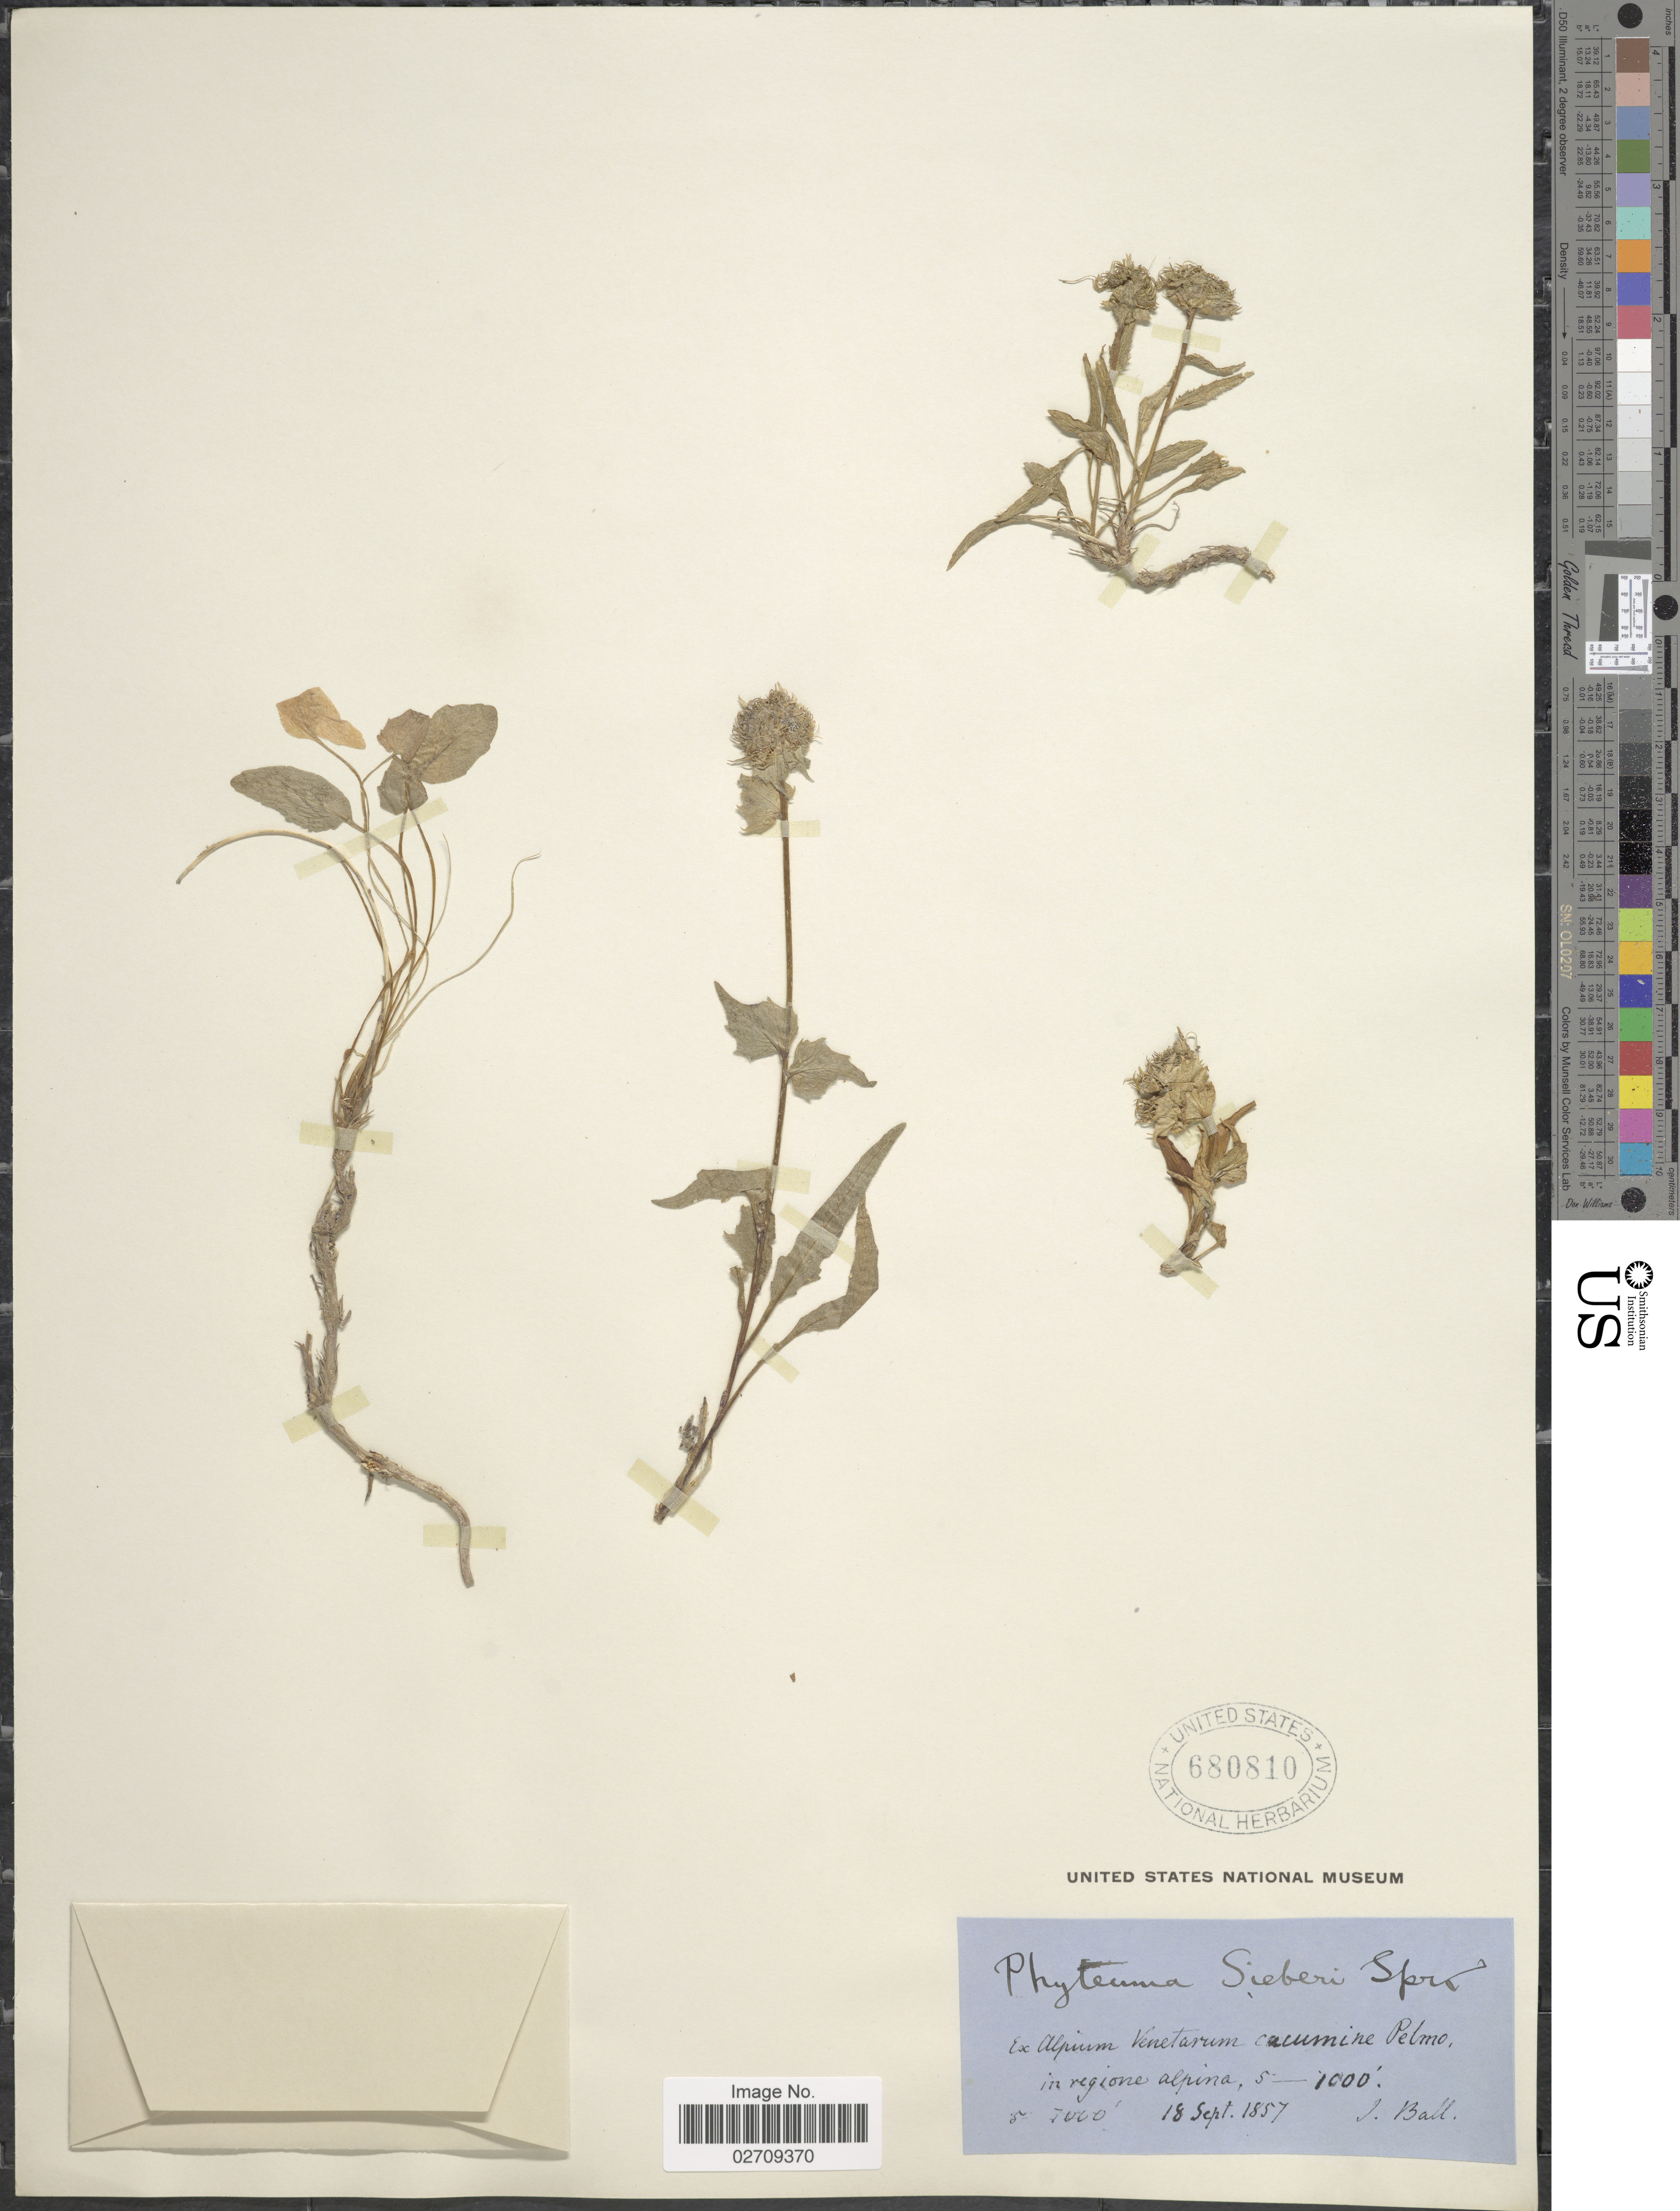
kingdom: Plantae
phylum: Tracheophyta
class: Magnoliopsida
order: Asterales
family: Campanulaceae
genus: Phyteuma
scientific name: Phyteuma sieberi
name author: Spreng.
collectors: J. Ball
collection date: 1857-09-18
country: Italy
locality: Ex Alpium Venetarum cacumine Pelmo, in regione alpina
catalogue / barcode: US 680810